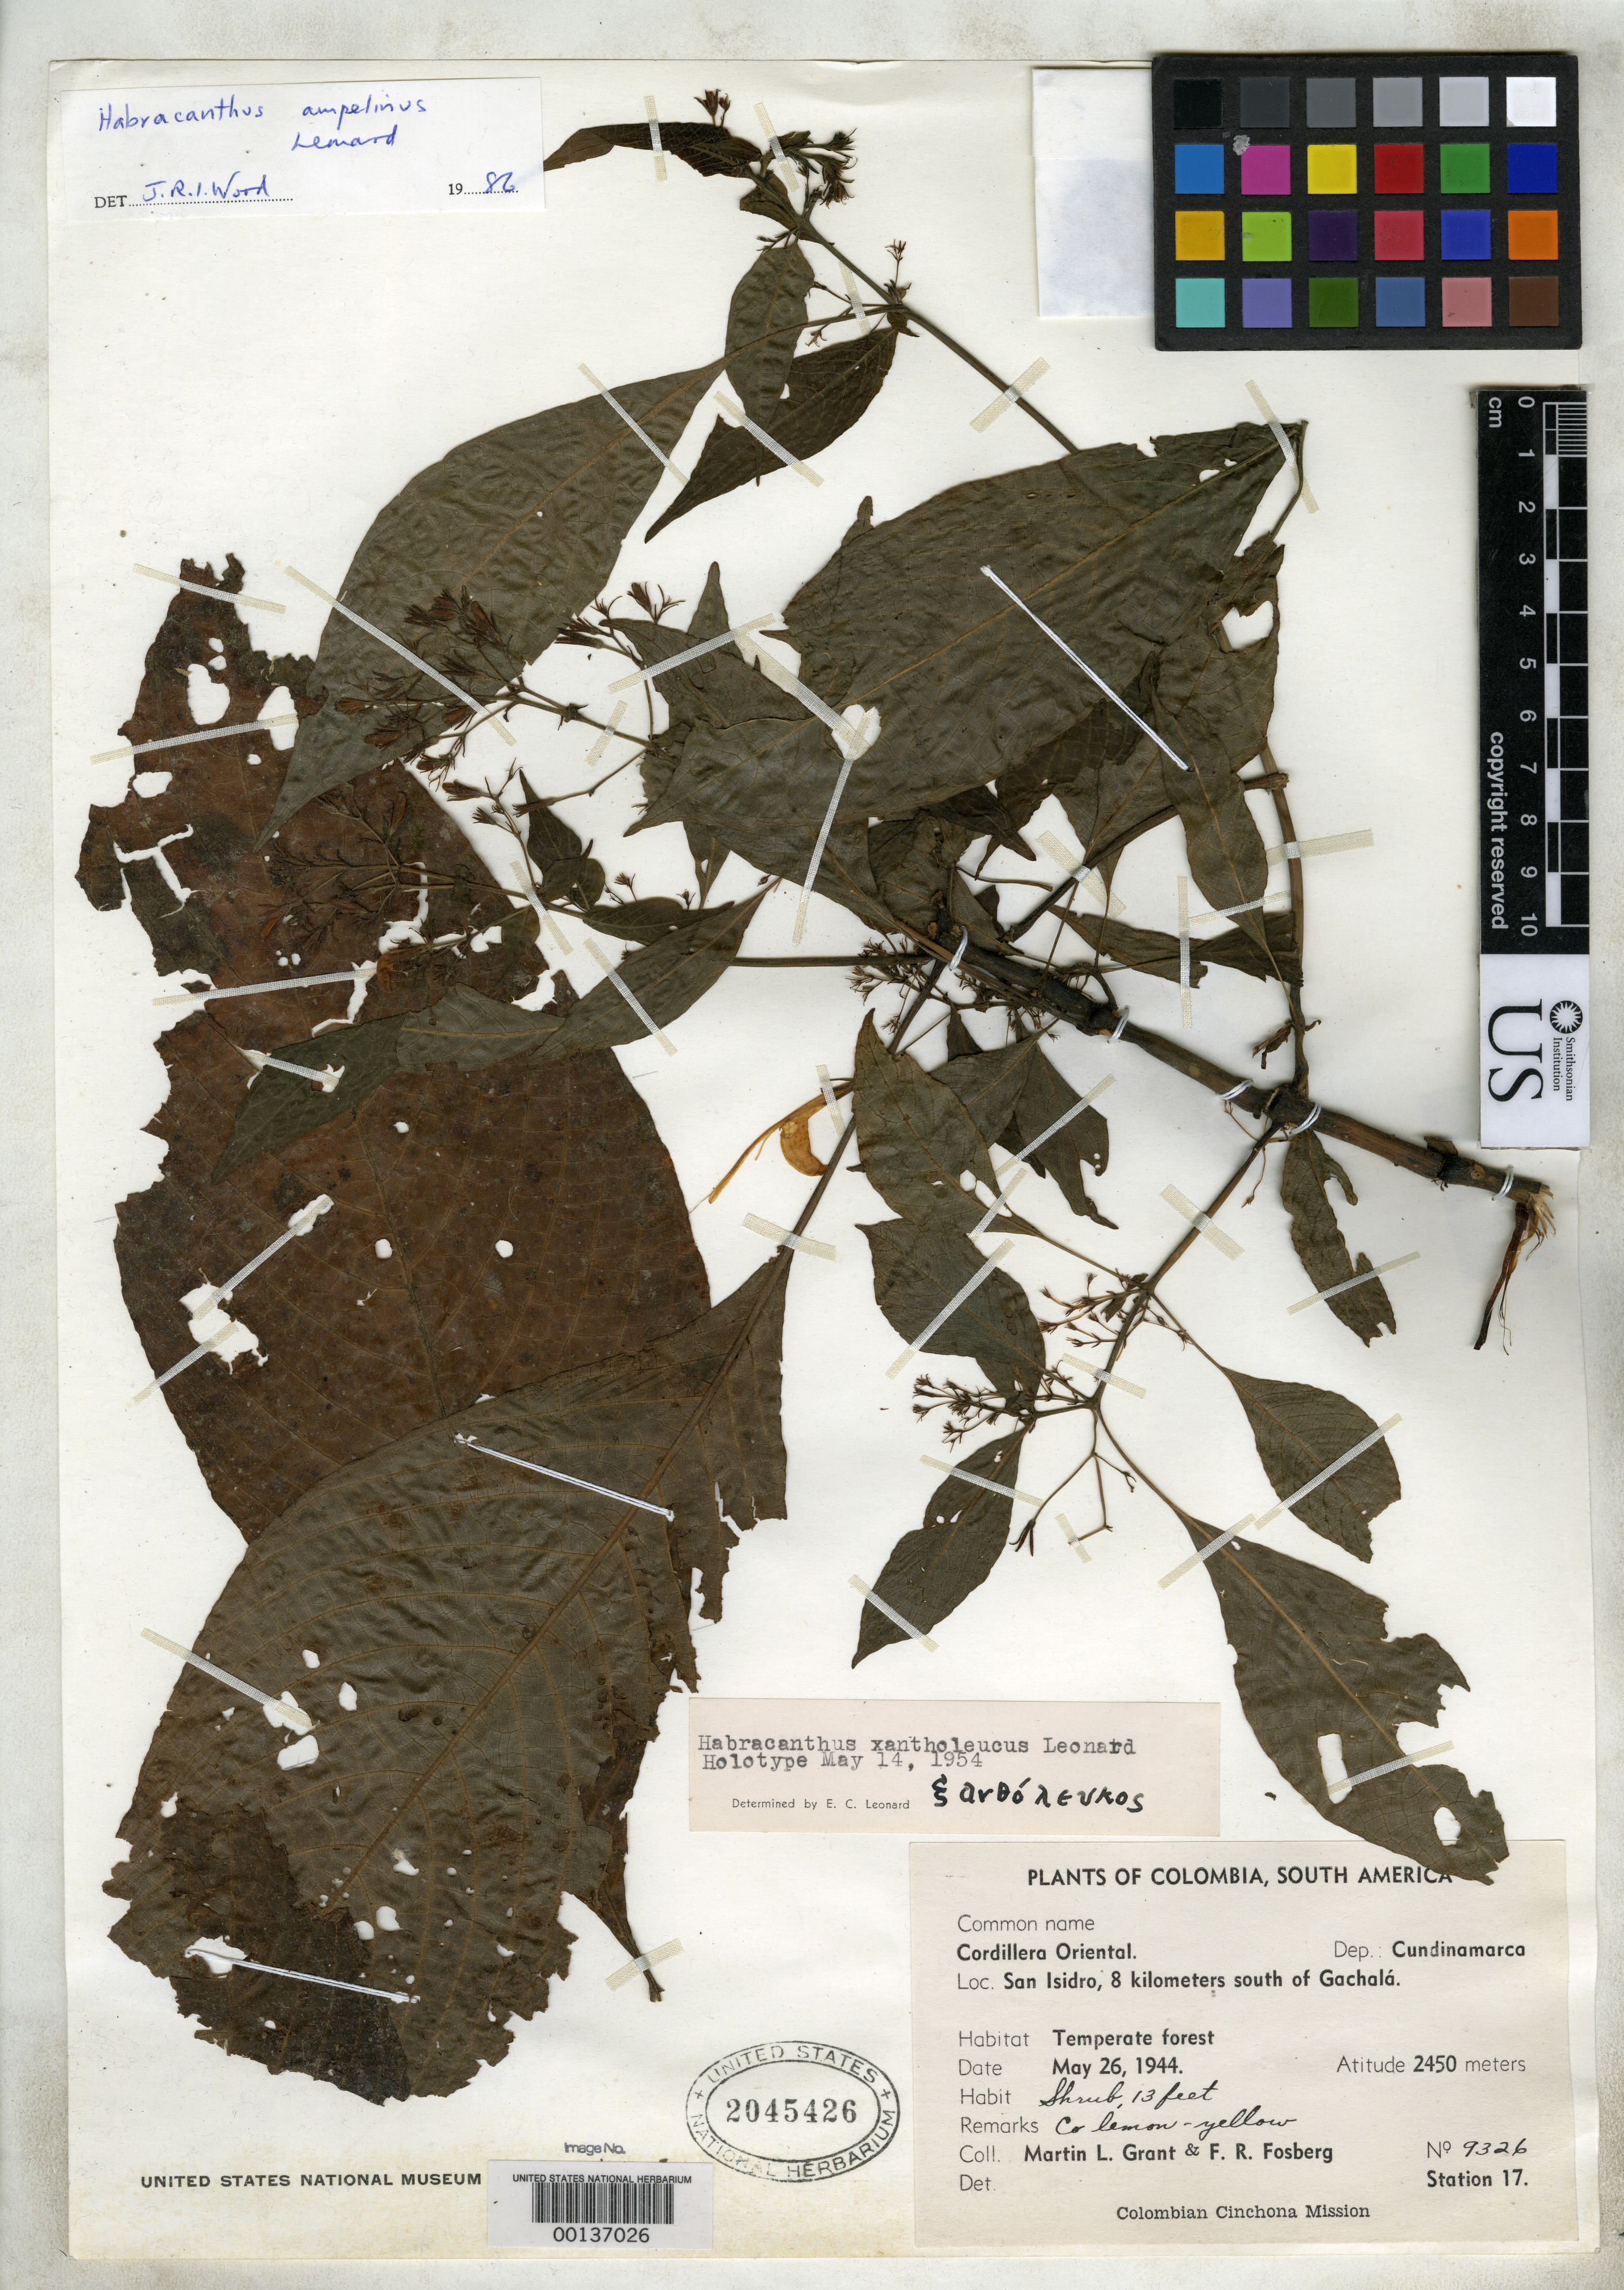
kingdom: Plantae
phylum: Tracheophyta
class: Magnoliopsida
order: Lamiales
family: Acanthaceae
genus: Habracanthus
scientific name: Habracanthus xantholeucus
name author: Leonard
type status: Holotype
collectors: M. L. Grant & F. R. Fosberg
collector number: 9326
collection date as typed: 26 May 1944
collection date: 1944-05-26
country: Colombia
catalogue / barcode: US 2045426